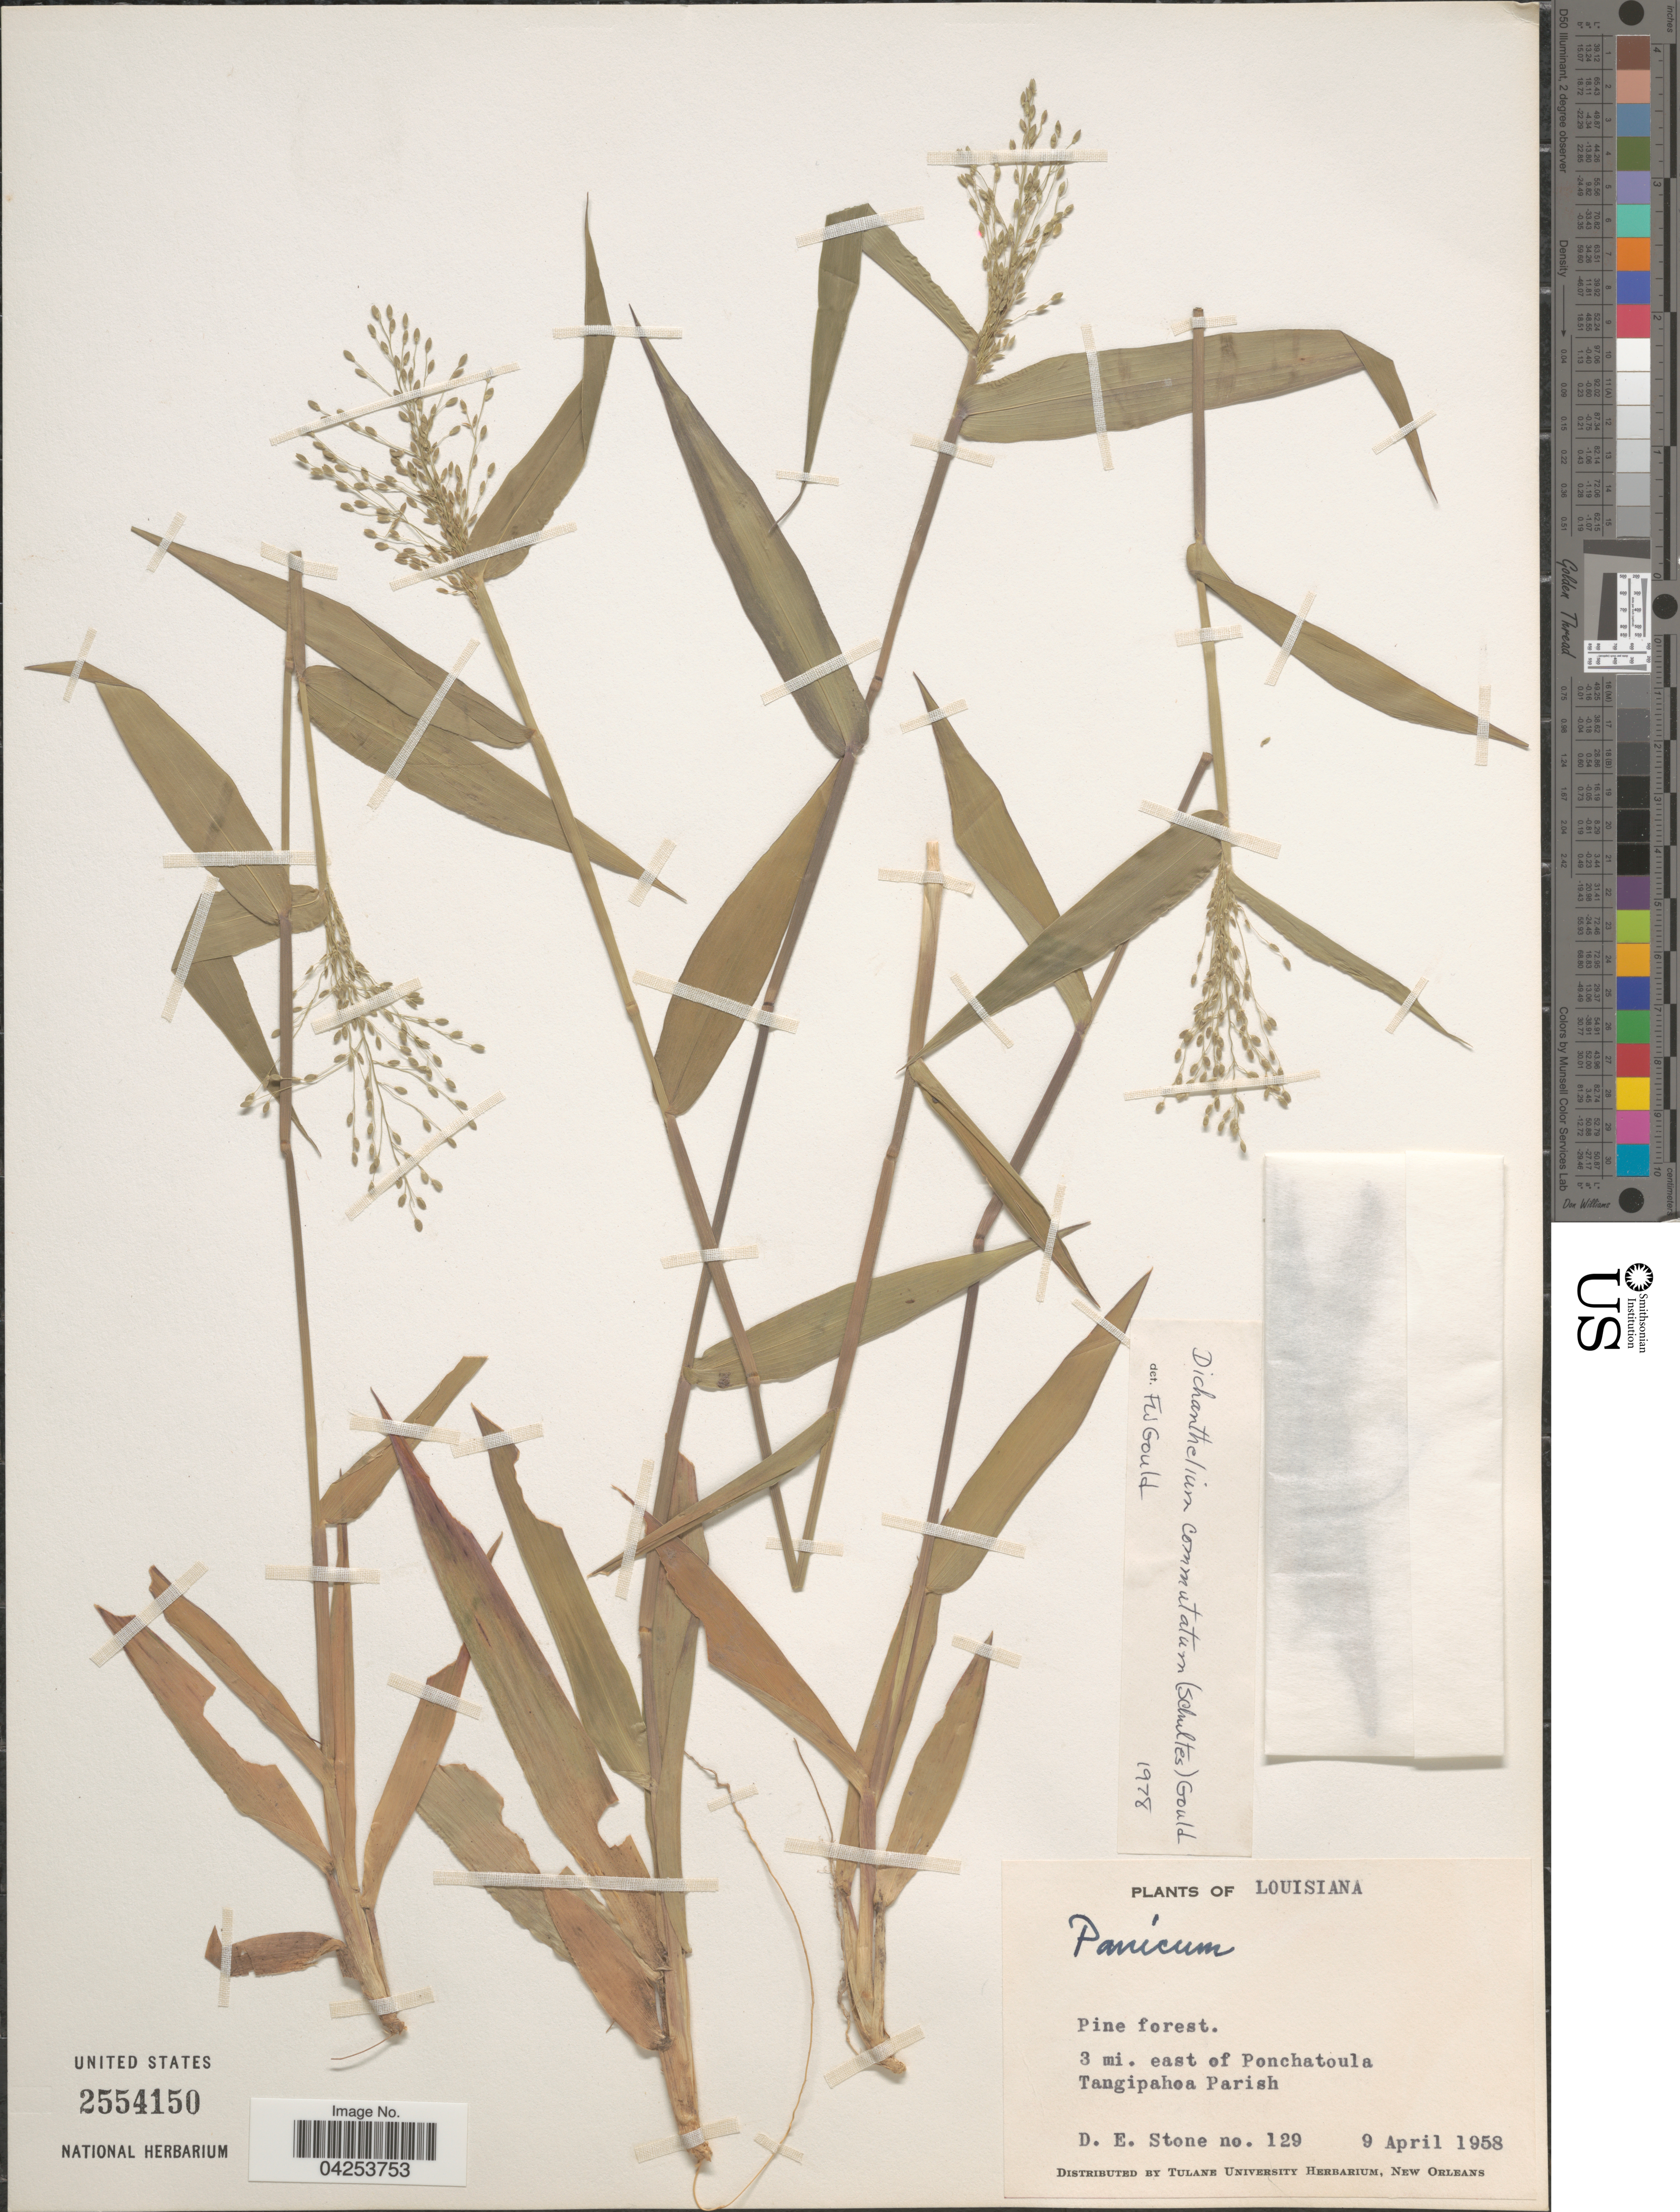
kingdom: Plantae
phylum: Tracheophyta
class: Liliopsida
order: Poales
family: Poaceae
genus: Dichanthelium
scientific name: Dichanthelium commutatum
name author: (Schult.) Gould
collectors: D. E. Stone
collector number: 129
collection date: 1958-04-09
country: United States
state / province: Louisiana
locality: Pine forest. 3 mi. east of Ponchatoula. Tangipahoa Parish.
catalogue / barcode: US 2554150